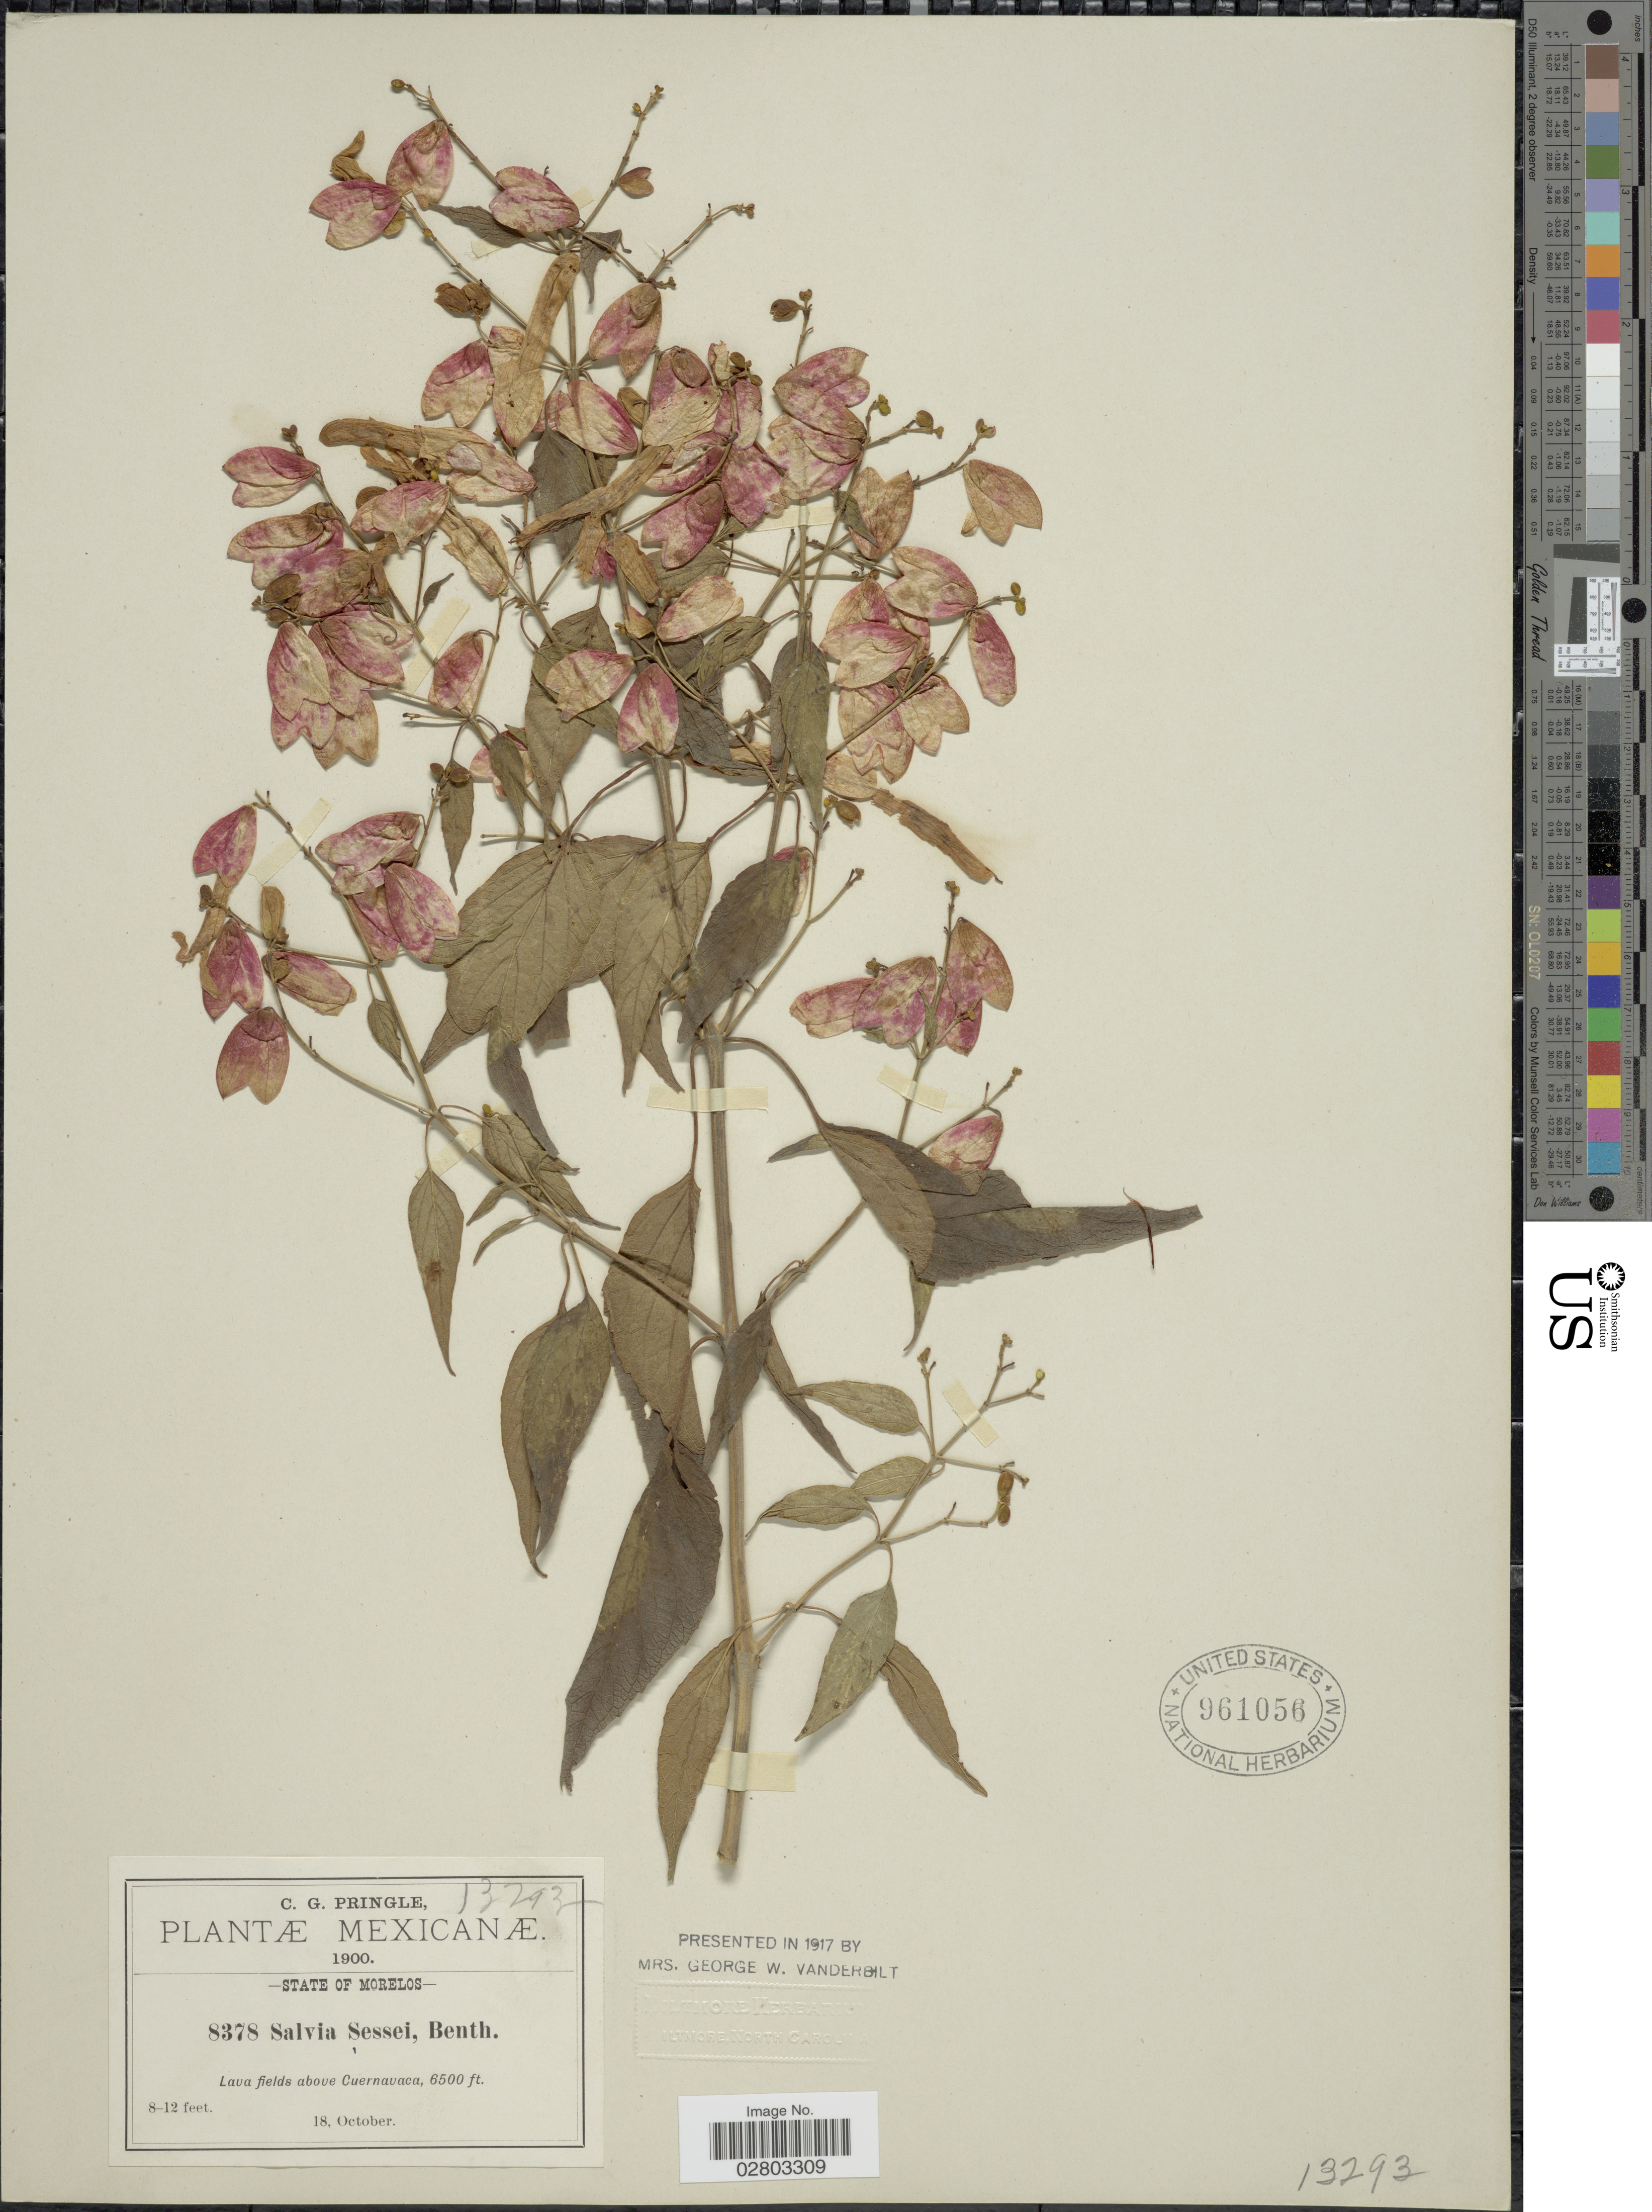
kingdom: Plantae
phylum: Tracheophyta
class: Magnoliopsida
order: Lamiales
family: Lamiaceae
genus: Salvia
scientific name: Salvia sessei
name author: Benth.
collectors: C. G. Pringle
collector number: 8378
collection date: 1900-10-18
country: Mexico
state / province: Morelos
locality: Lava fields above Cuernavaca.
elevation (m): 1981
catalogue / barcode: US 961056